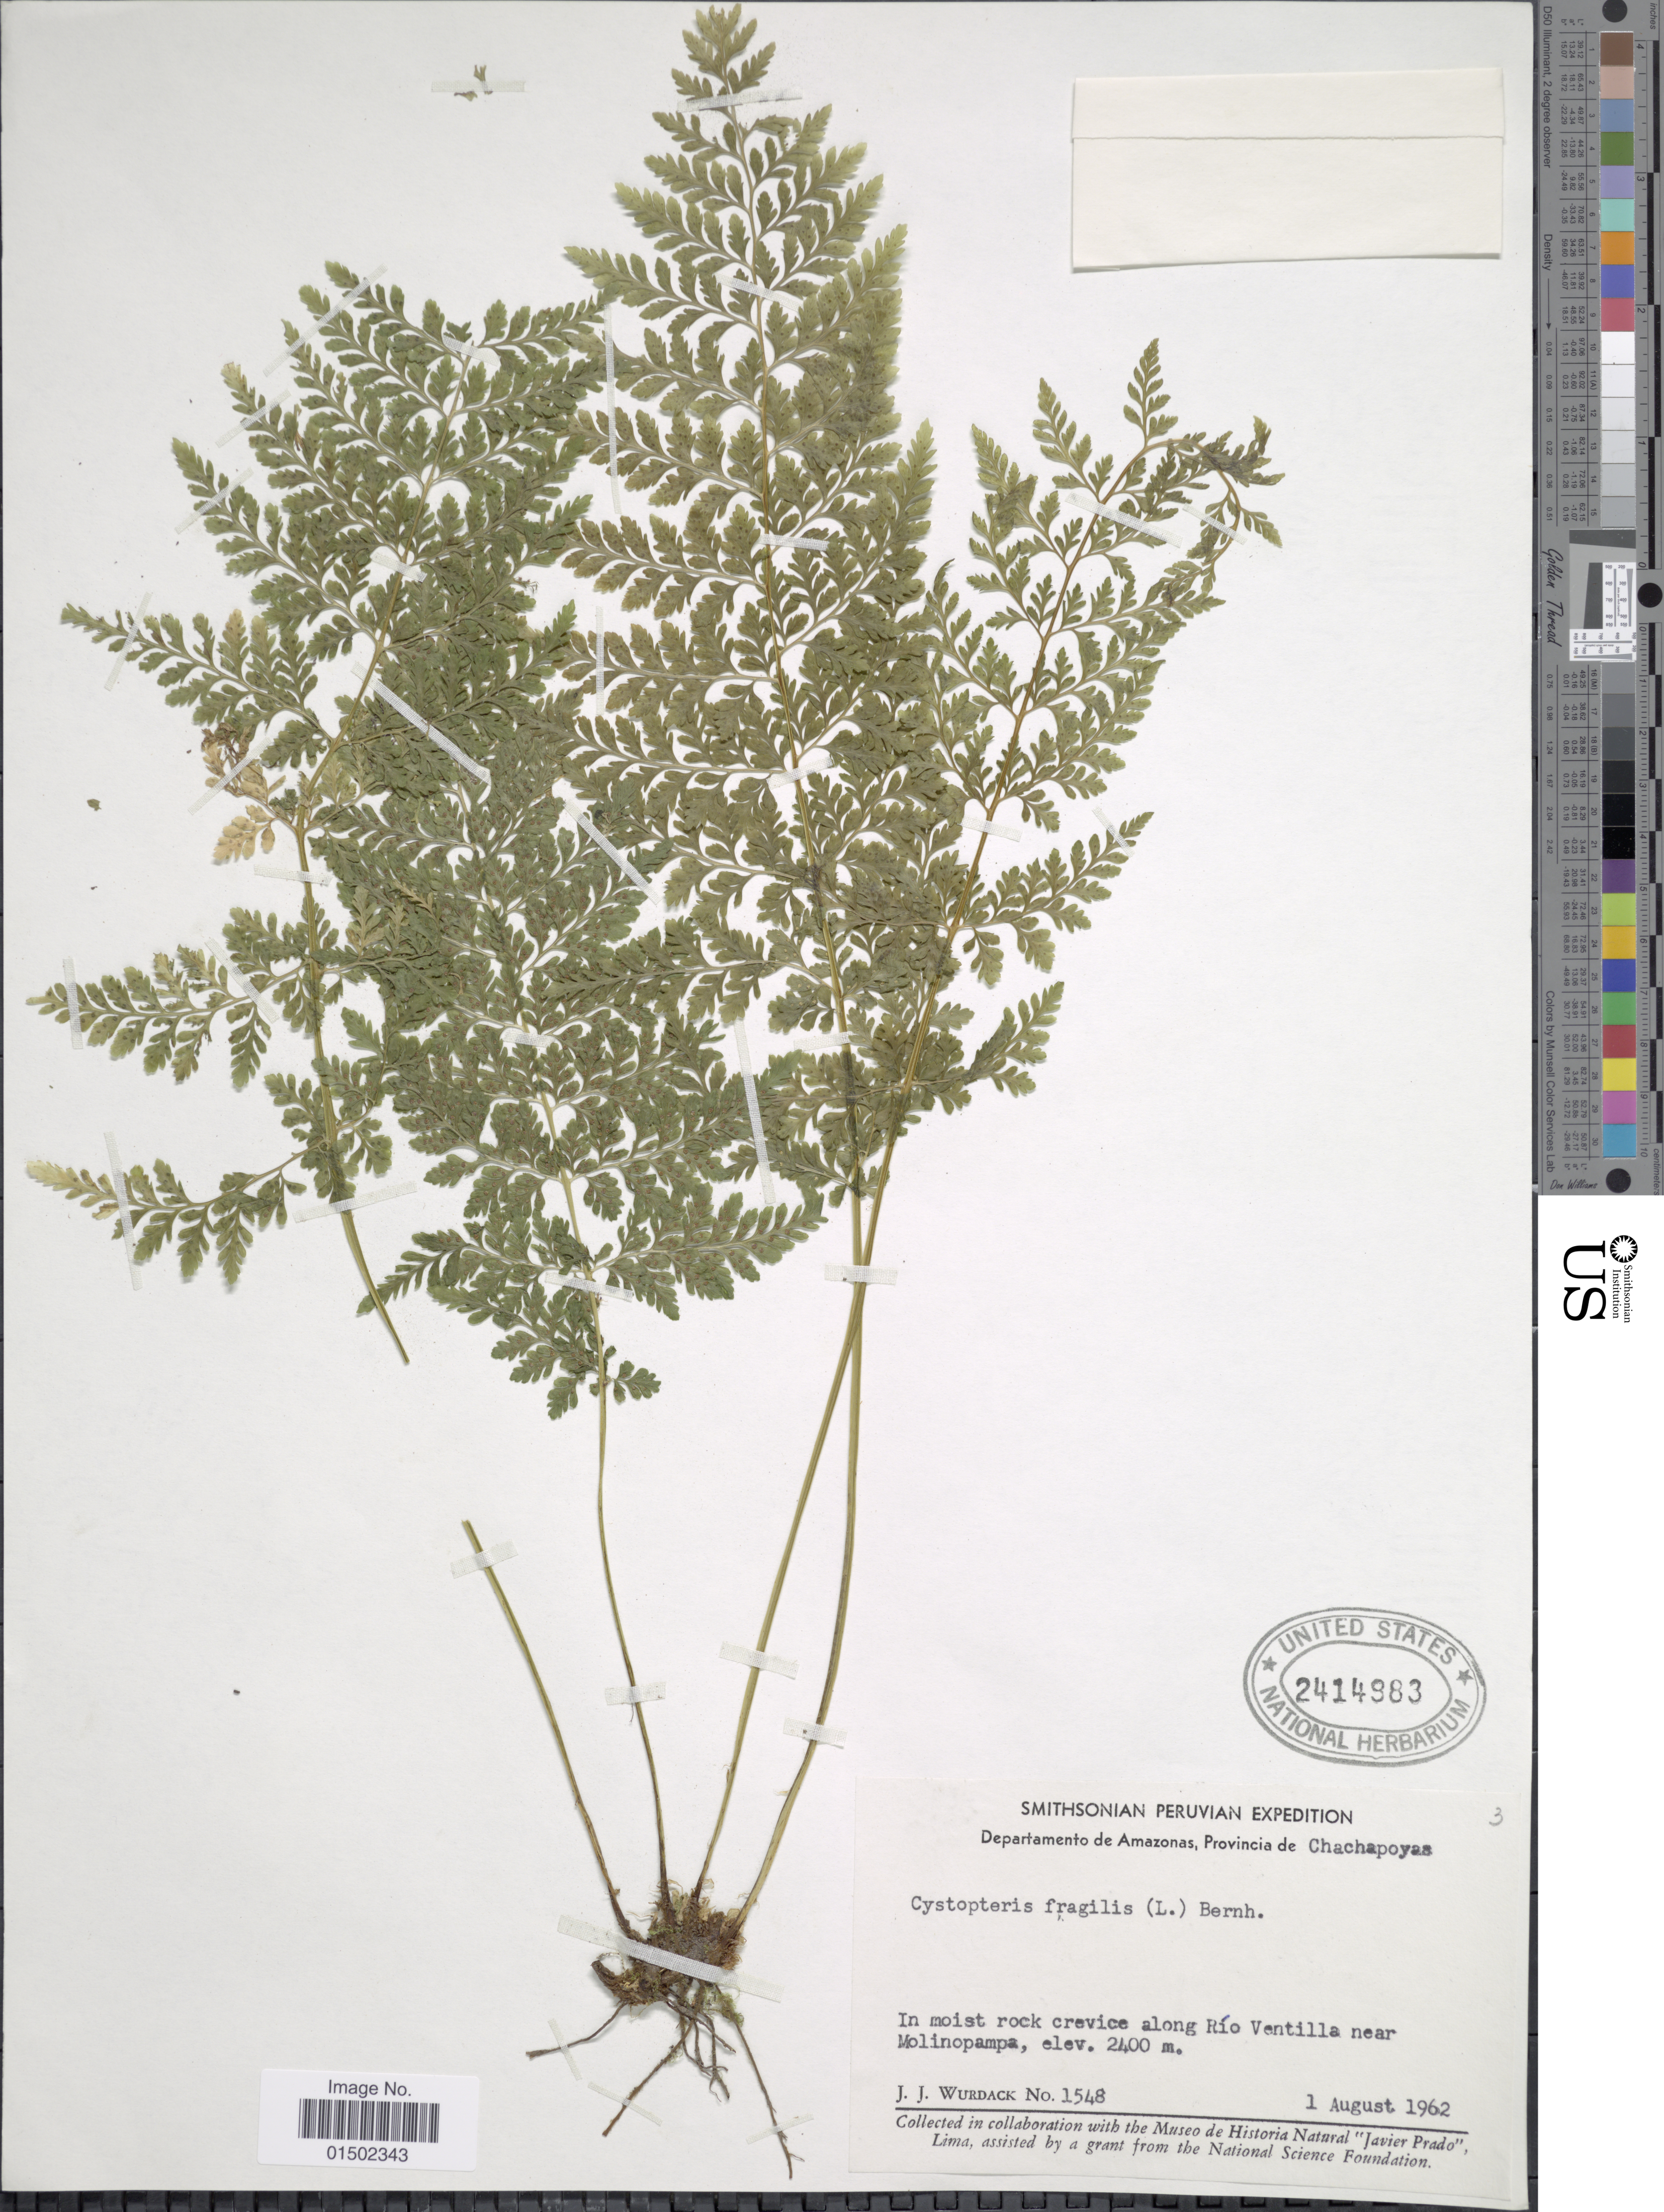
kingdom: Plantae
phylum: Tracheophyta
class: Polypodiopsida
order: Polypodiales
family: Cystopteridaceae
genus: Cystopteris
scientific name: Cystopteris fragilis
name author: (L.) Bernh.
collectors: J. J. Wurdack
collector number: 1548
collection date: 1962-08-01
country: Peru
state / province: Amazonas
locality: Provincia Chachapoyas. In moist crevice along Rio Ventilla near Molinopampa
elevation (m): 2400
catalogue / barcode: US 2414383